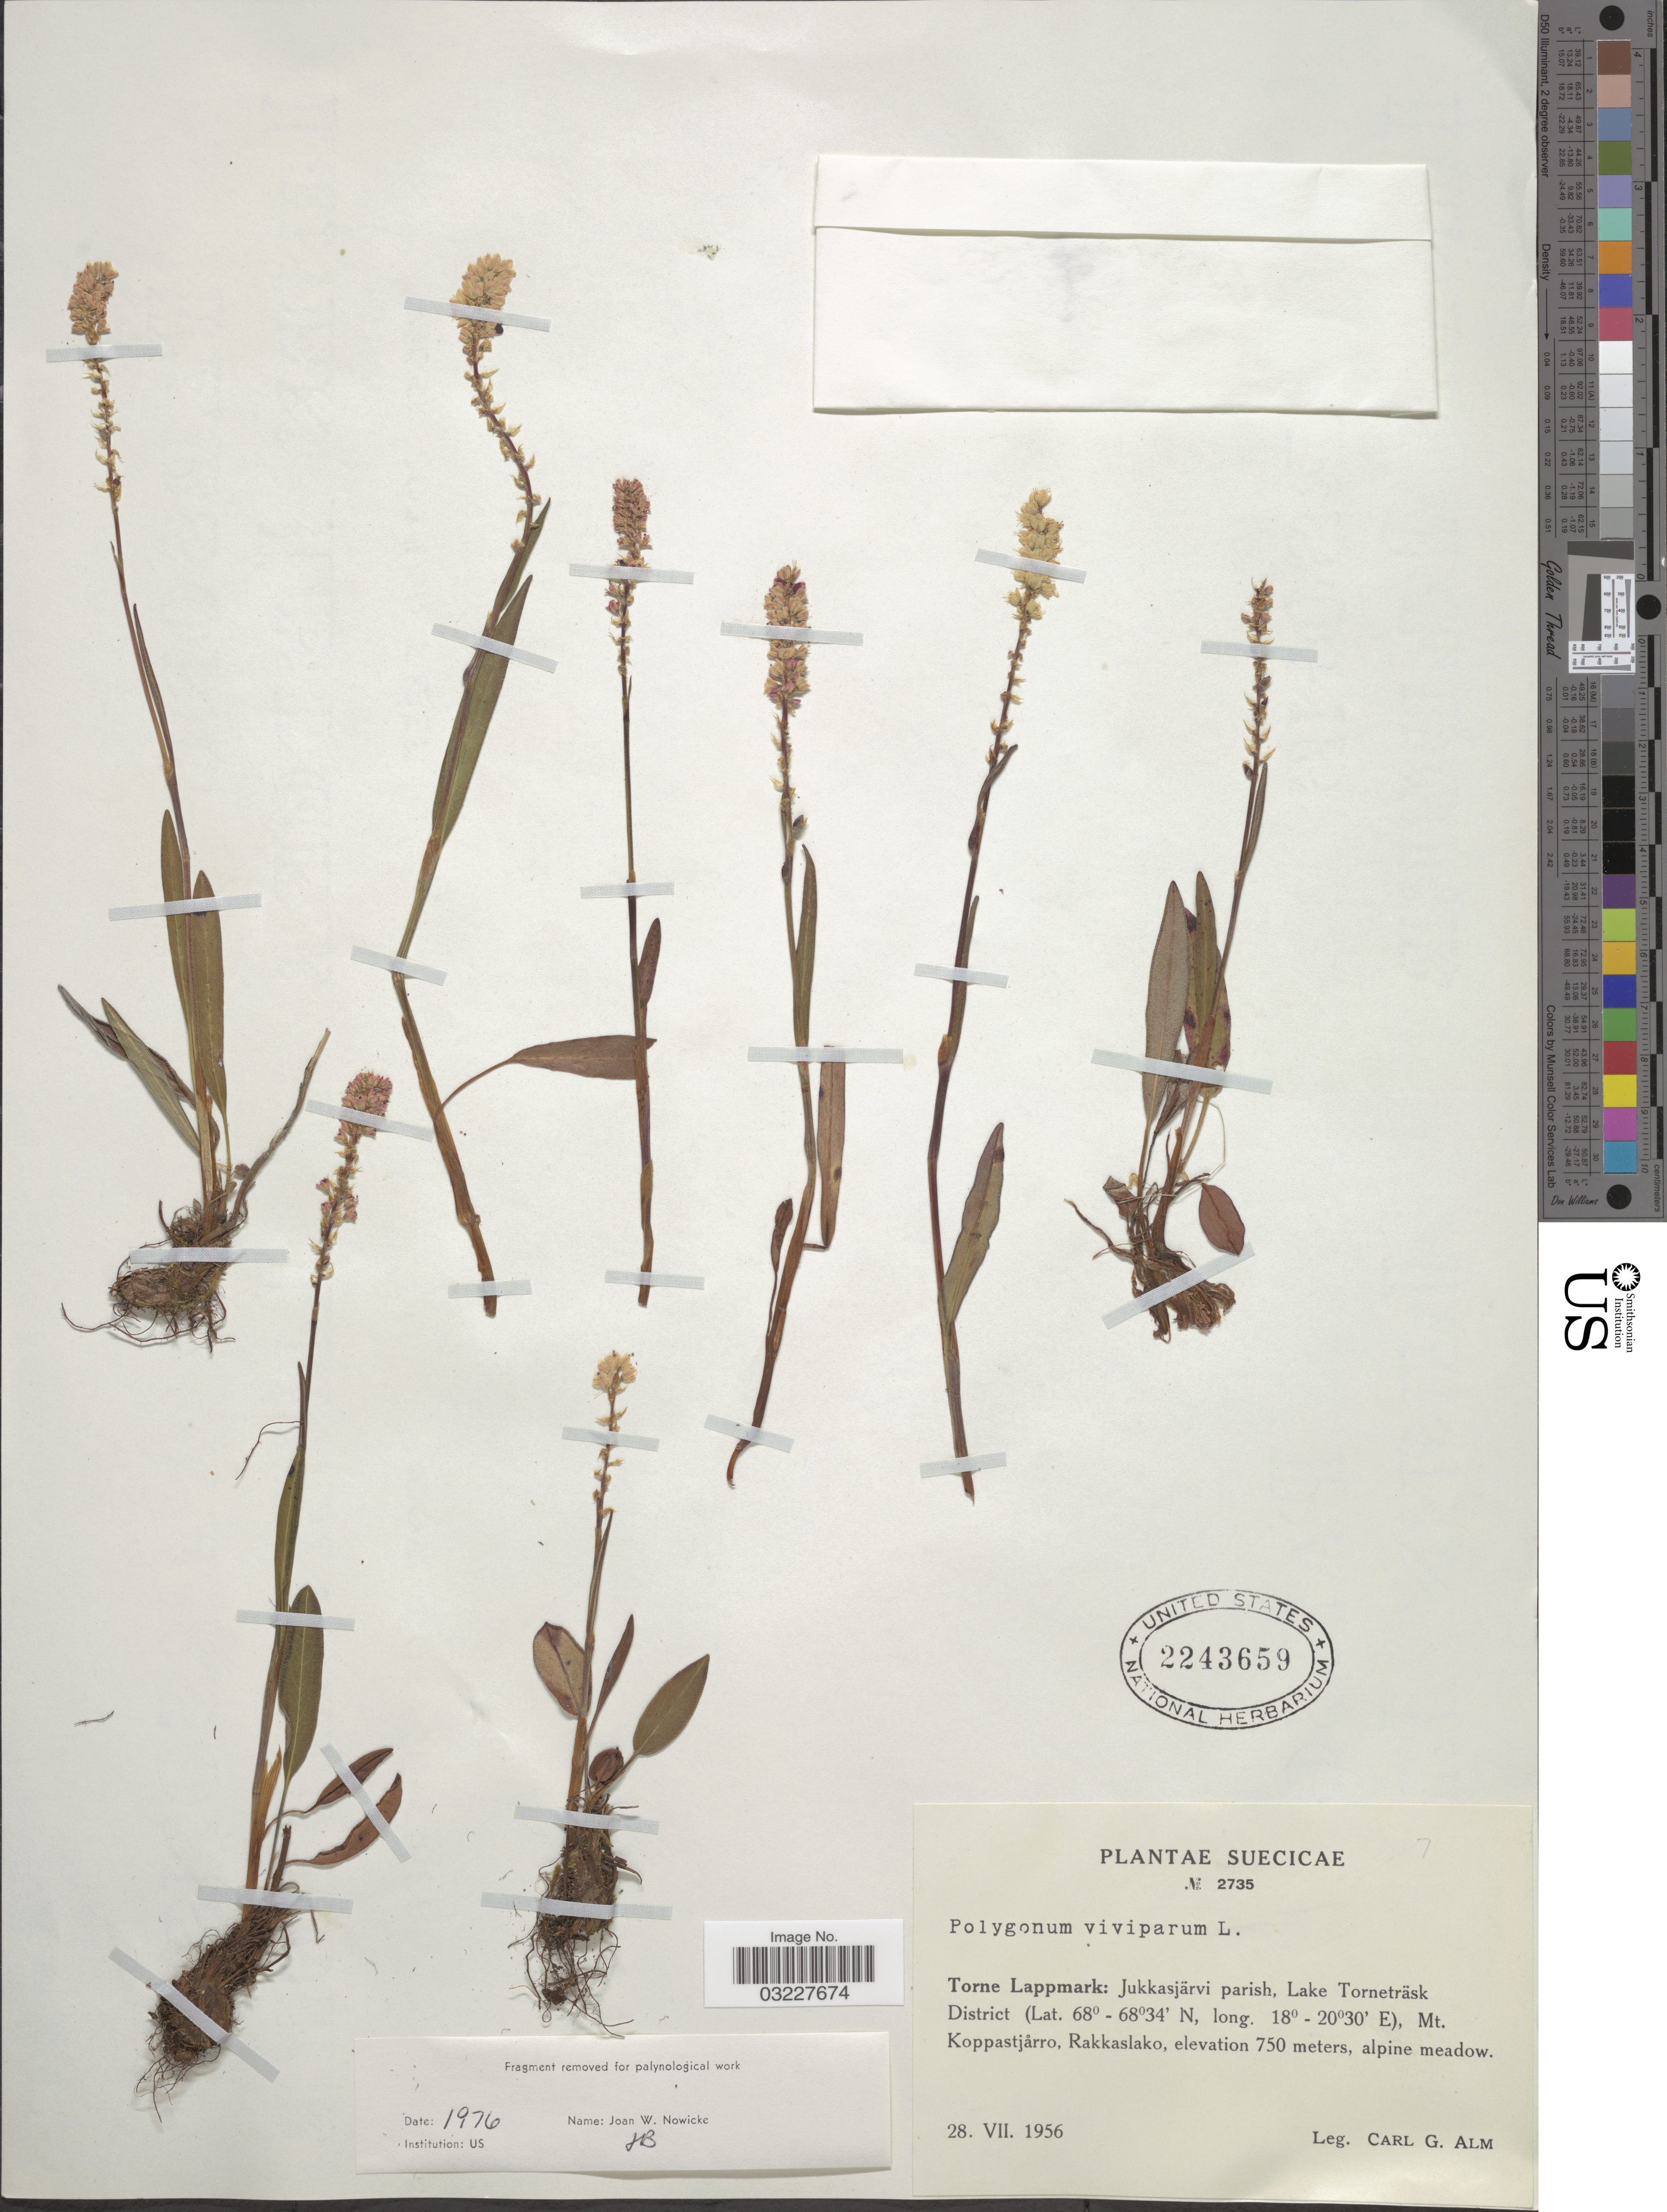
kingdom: Plantae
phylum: Tracheophyta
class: Magnoliopsida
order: Caryophyllales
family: Polygonaceae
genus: Bistorta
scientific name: Bistorta vivipara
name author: (L.) Delarbre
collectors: C. G. Alm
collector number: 2735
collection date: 1956-07-28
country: Sweden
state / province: Norrbotten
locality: Suecicae. Torne Lappmark: Jukkasjärvi parish, Lake Torneträsk District, Mt. Koppastjårro, Rakkaslako.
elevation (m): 750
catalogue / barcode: US 2243659